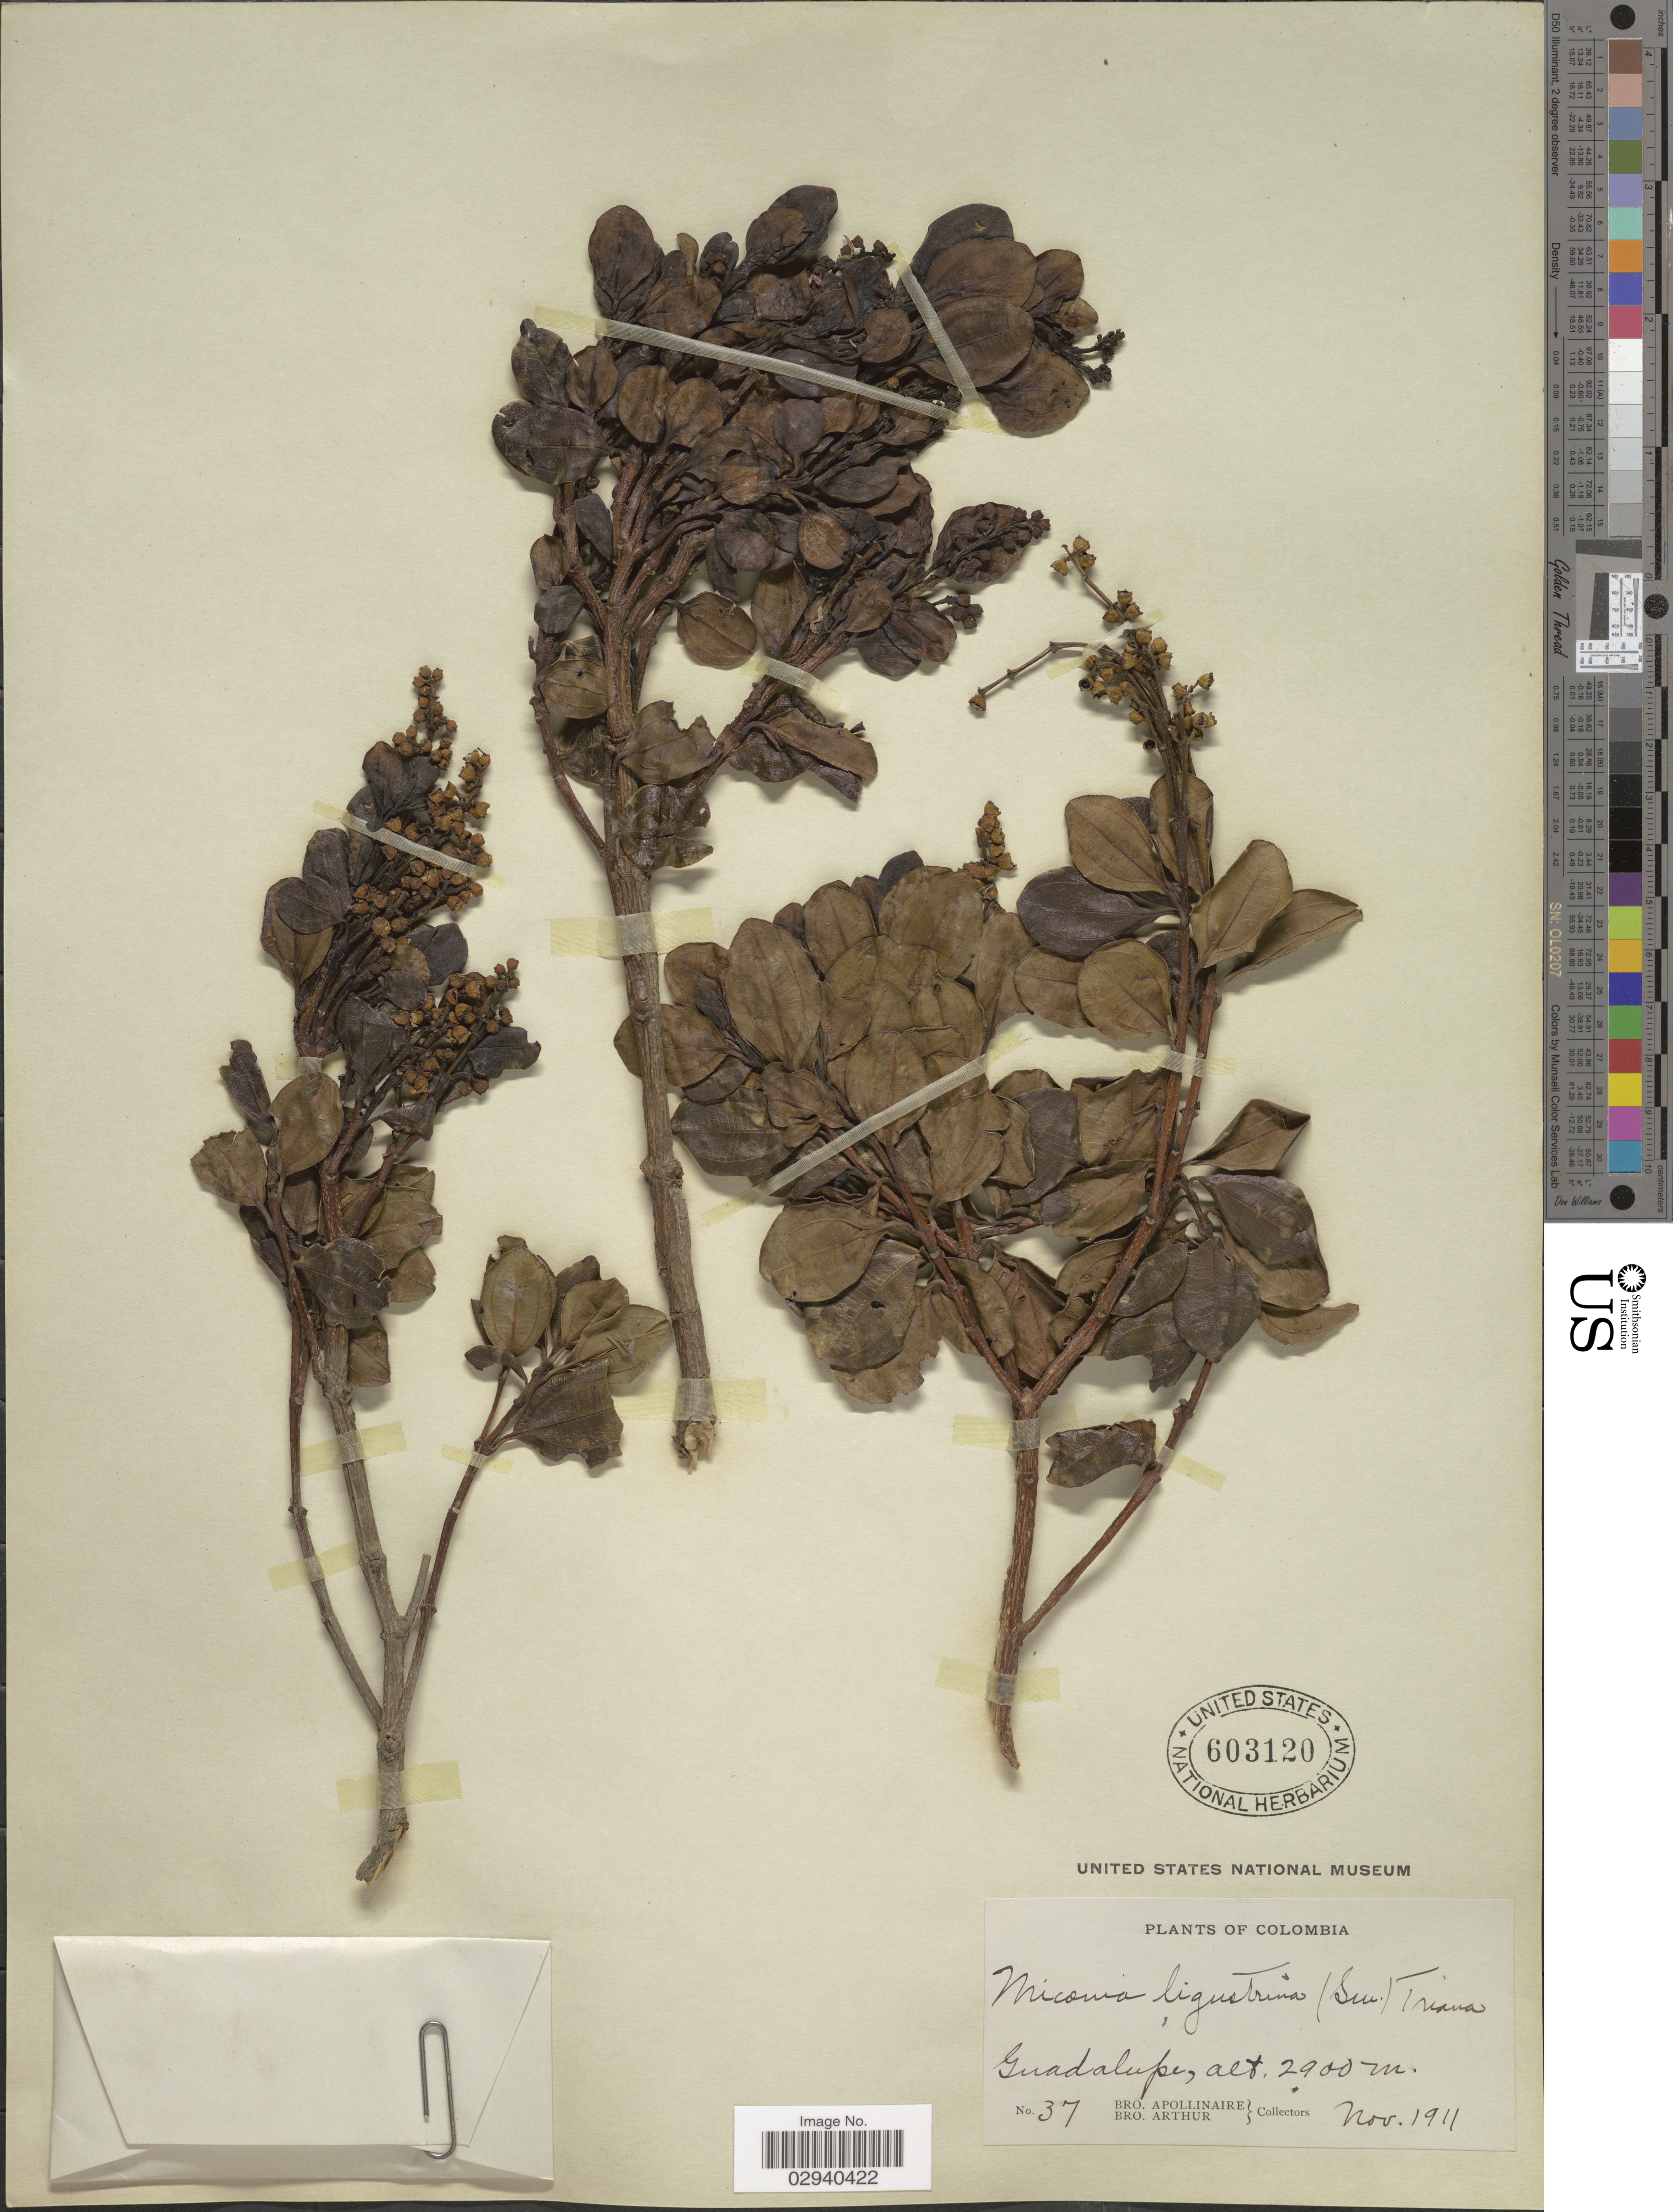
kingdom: Plantae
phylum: Tracheophyta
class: Magnoliopsida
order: Myrtales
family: Melastomataceae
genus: Miconia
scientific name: Miconia ligustrina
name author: (Sw.) Triana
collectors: Bro. Apollinaire & Bro. Arthur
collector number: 37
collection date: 1911-11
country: Colombia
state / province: Santander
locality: Guadalupe.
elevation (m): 2900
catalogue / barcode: US 603120